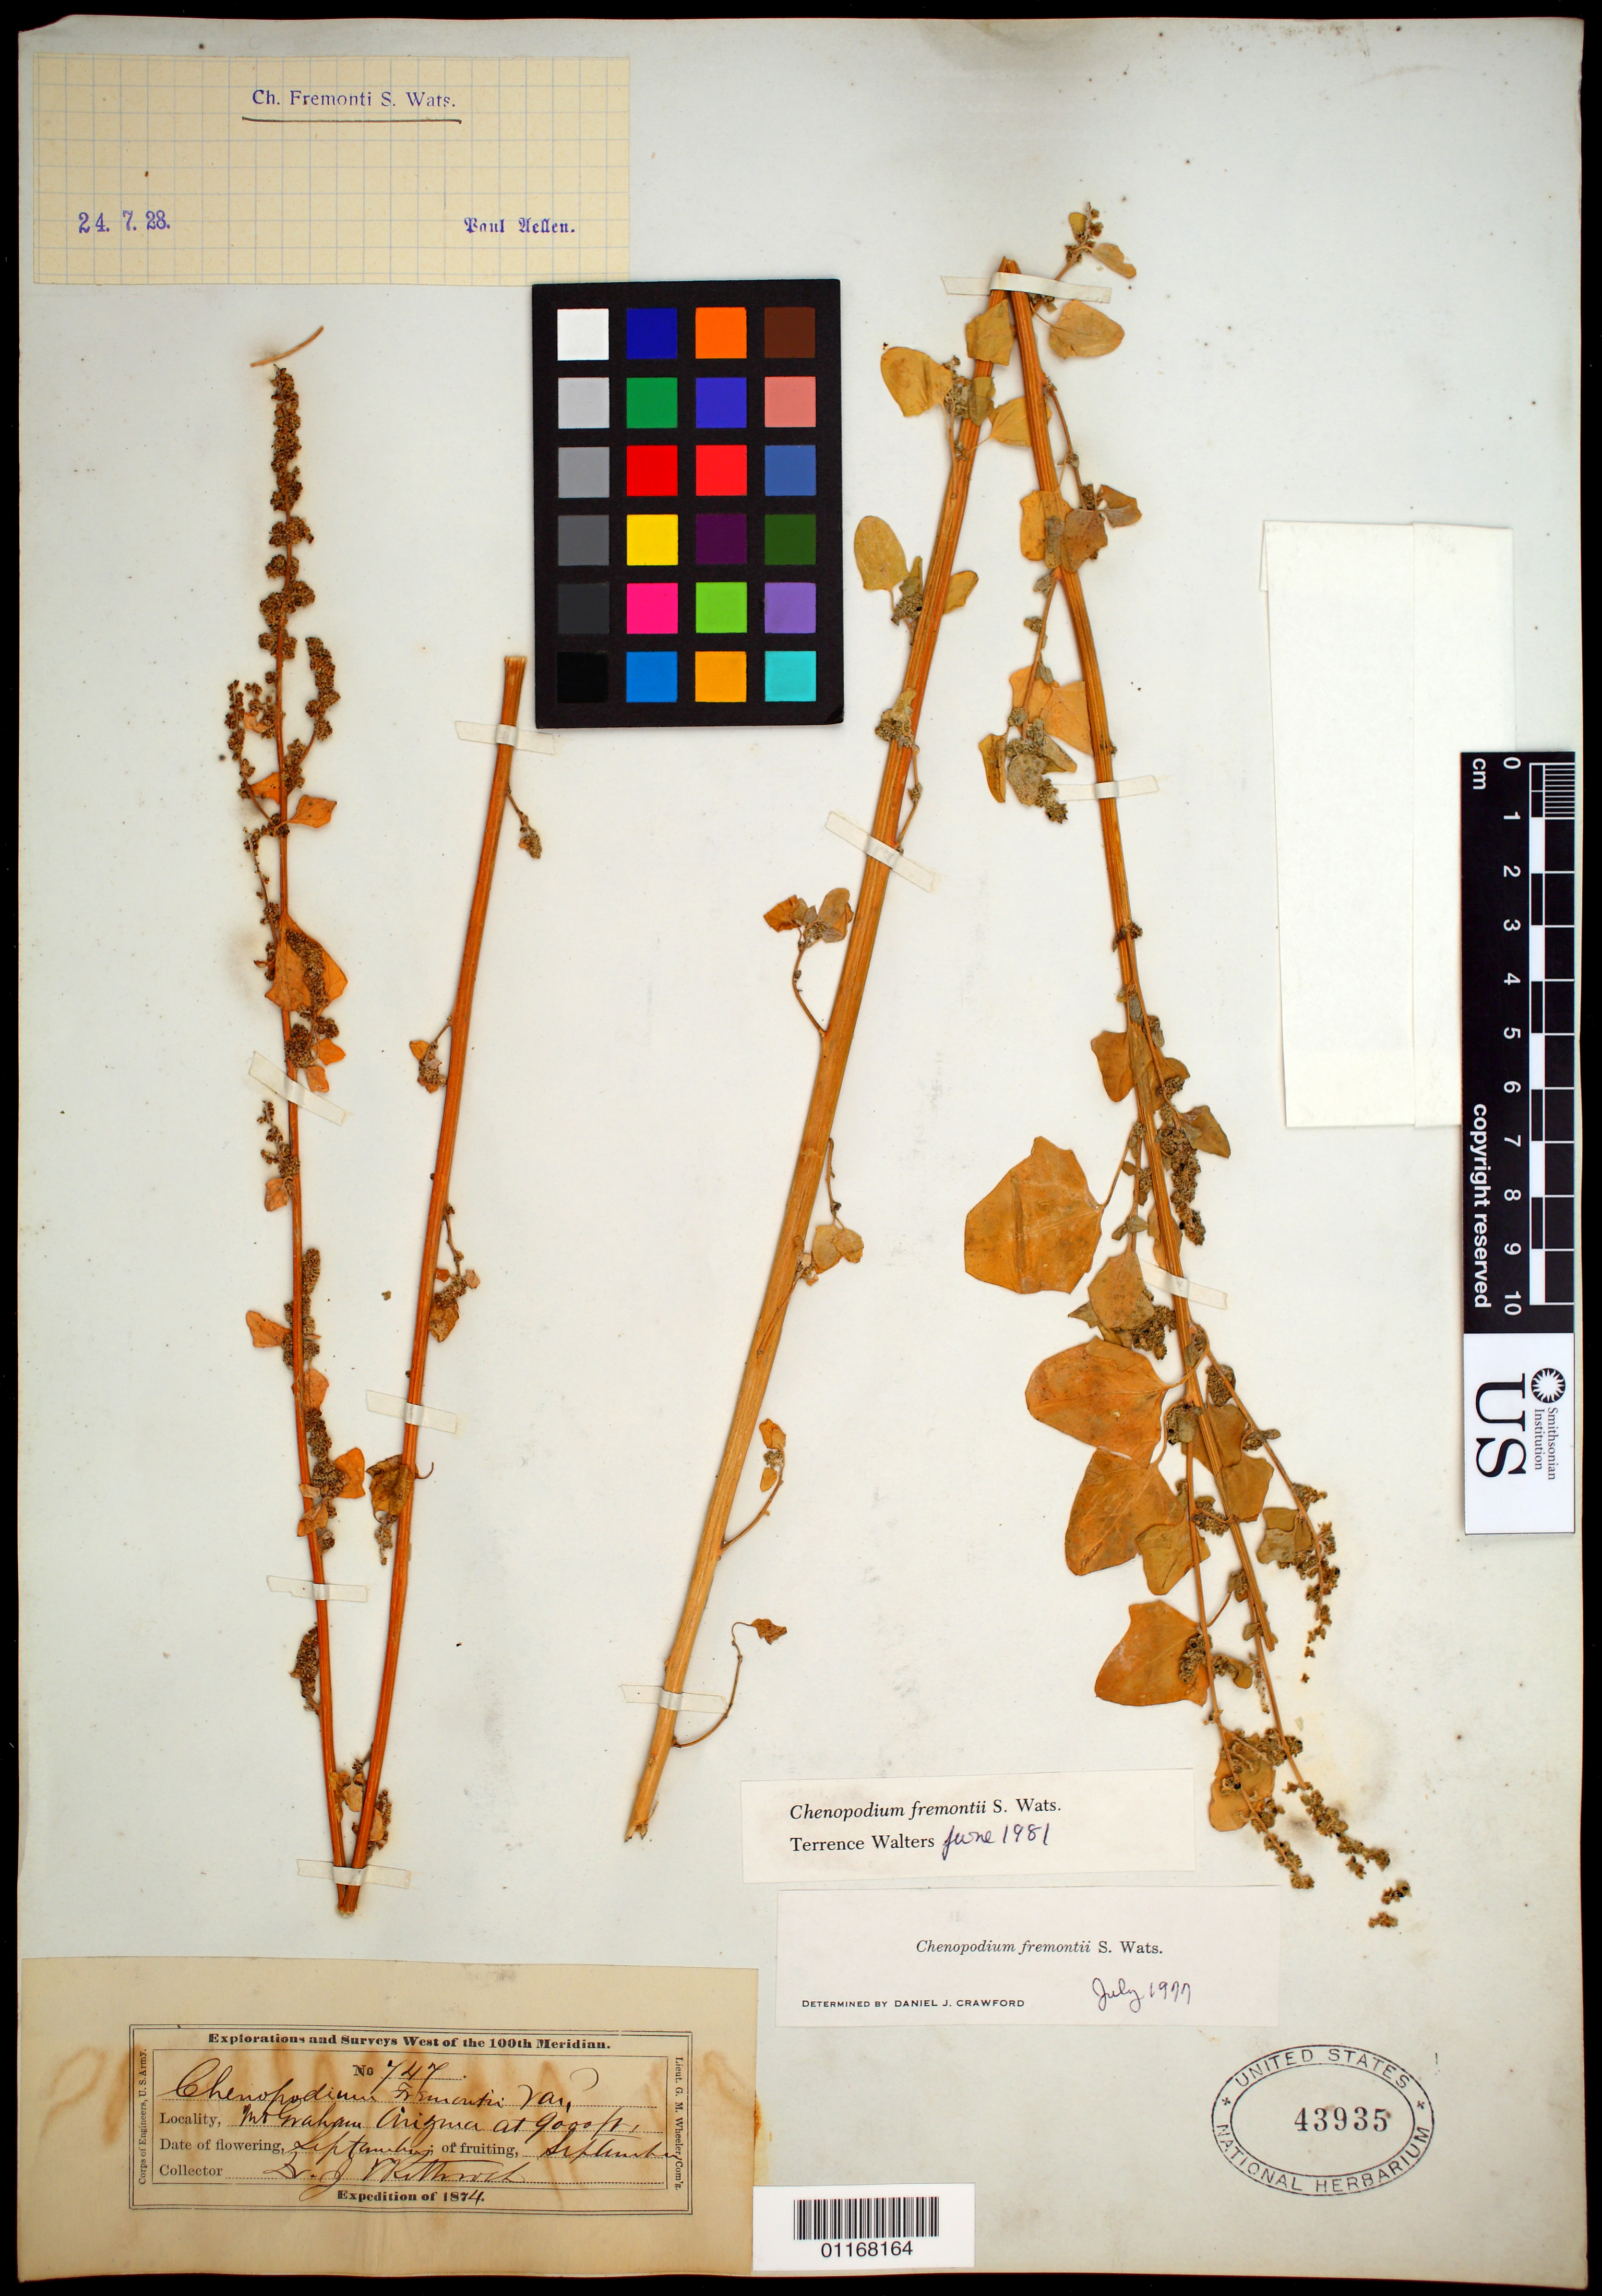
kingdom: Plantae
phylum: Tracheophyta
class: Magnoliopsida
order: Caryophyllales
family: Amaranthaceae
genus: Chenopodium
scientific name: Chenopodium fremontii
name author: S. Watson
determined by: Walters, T.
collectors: J. T. Rothrock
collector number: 747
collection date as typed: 1874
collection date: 1874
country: United States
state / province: Arizona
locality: Mt. Graham.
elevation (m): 2743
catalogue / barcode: US 43935